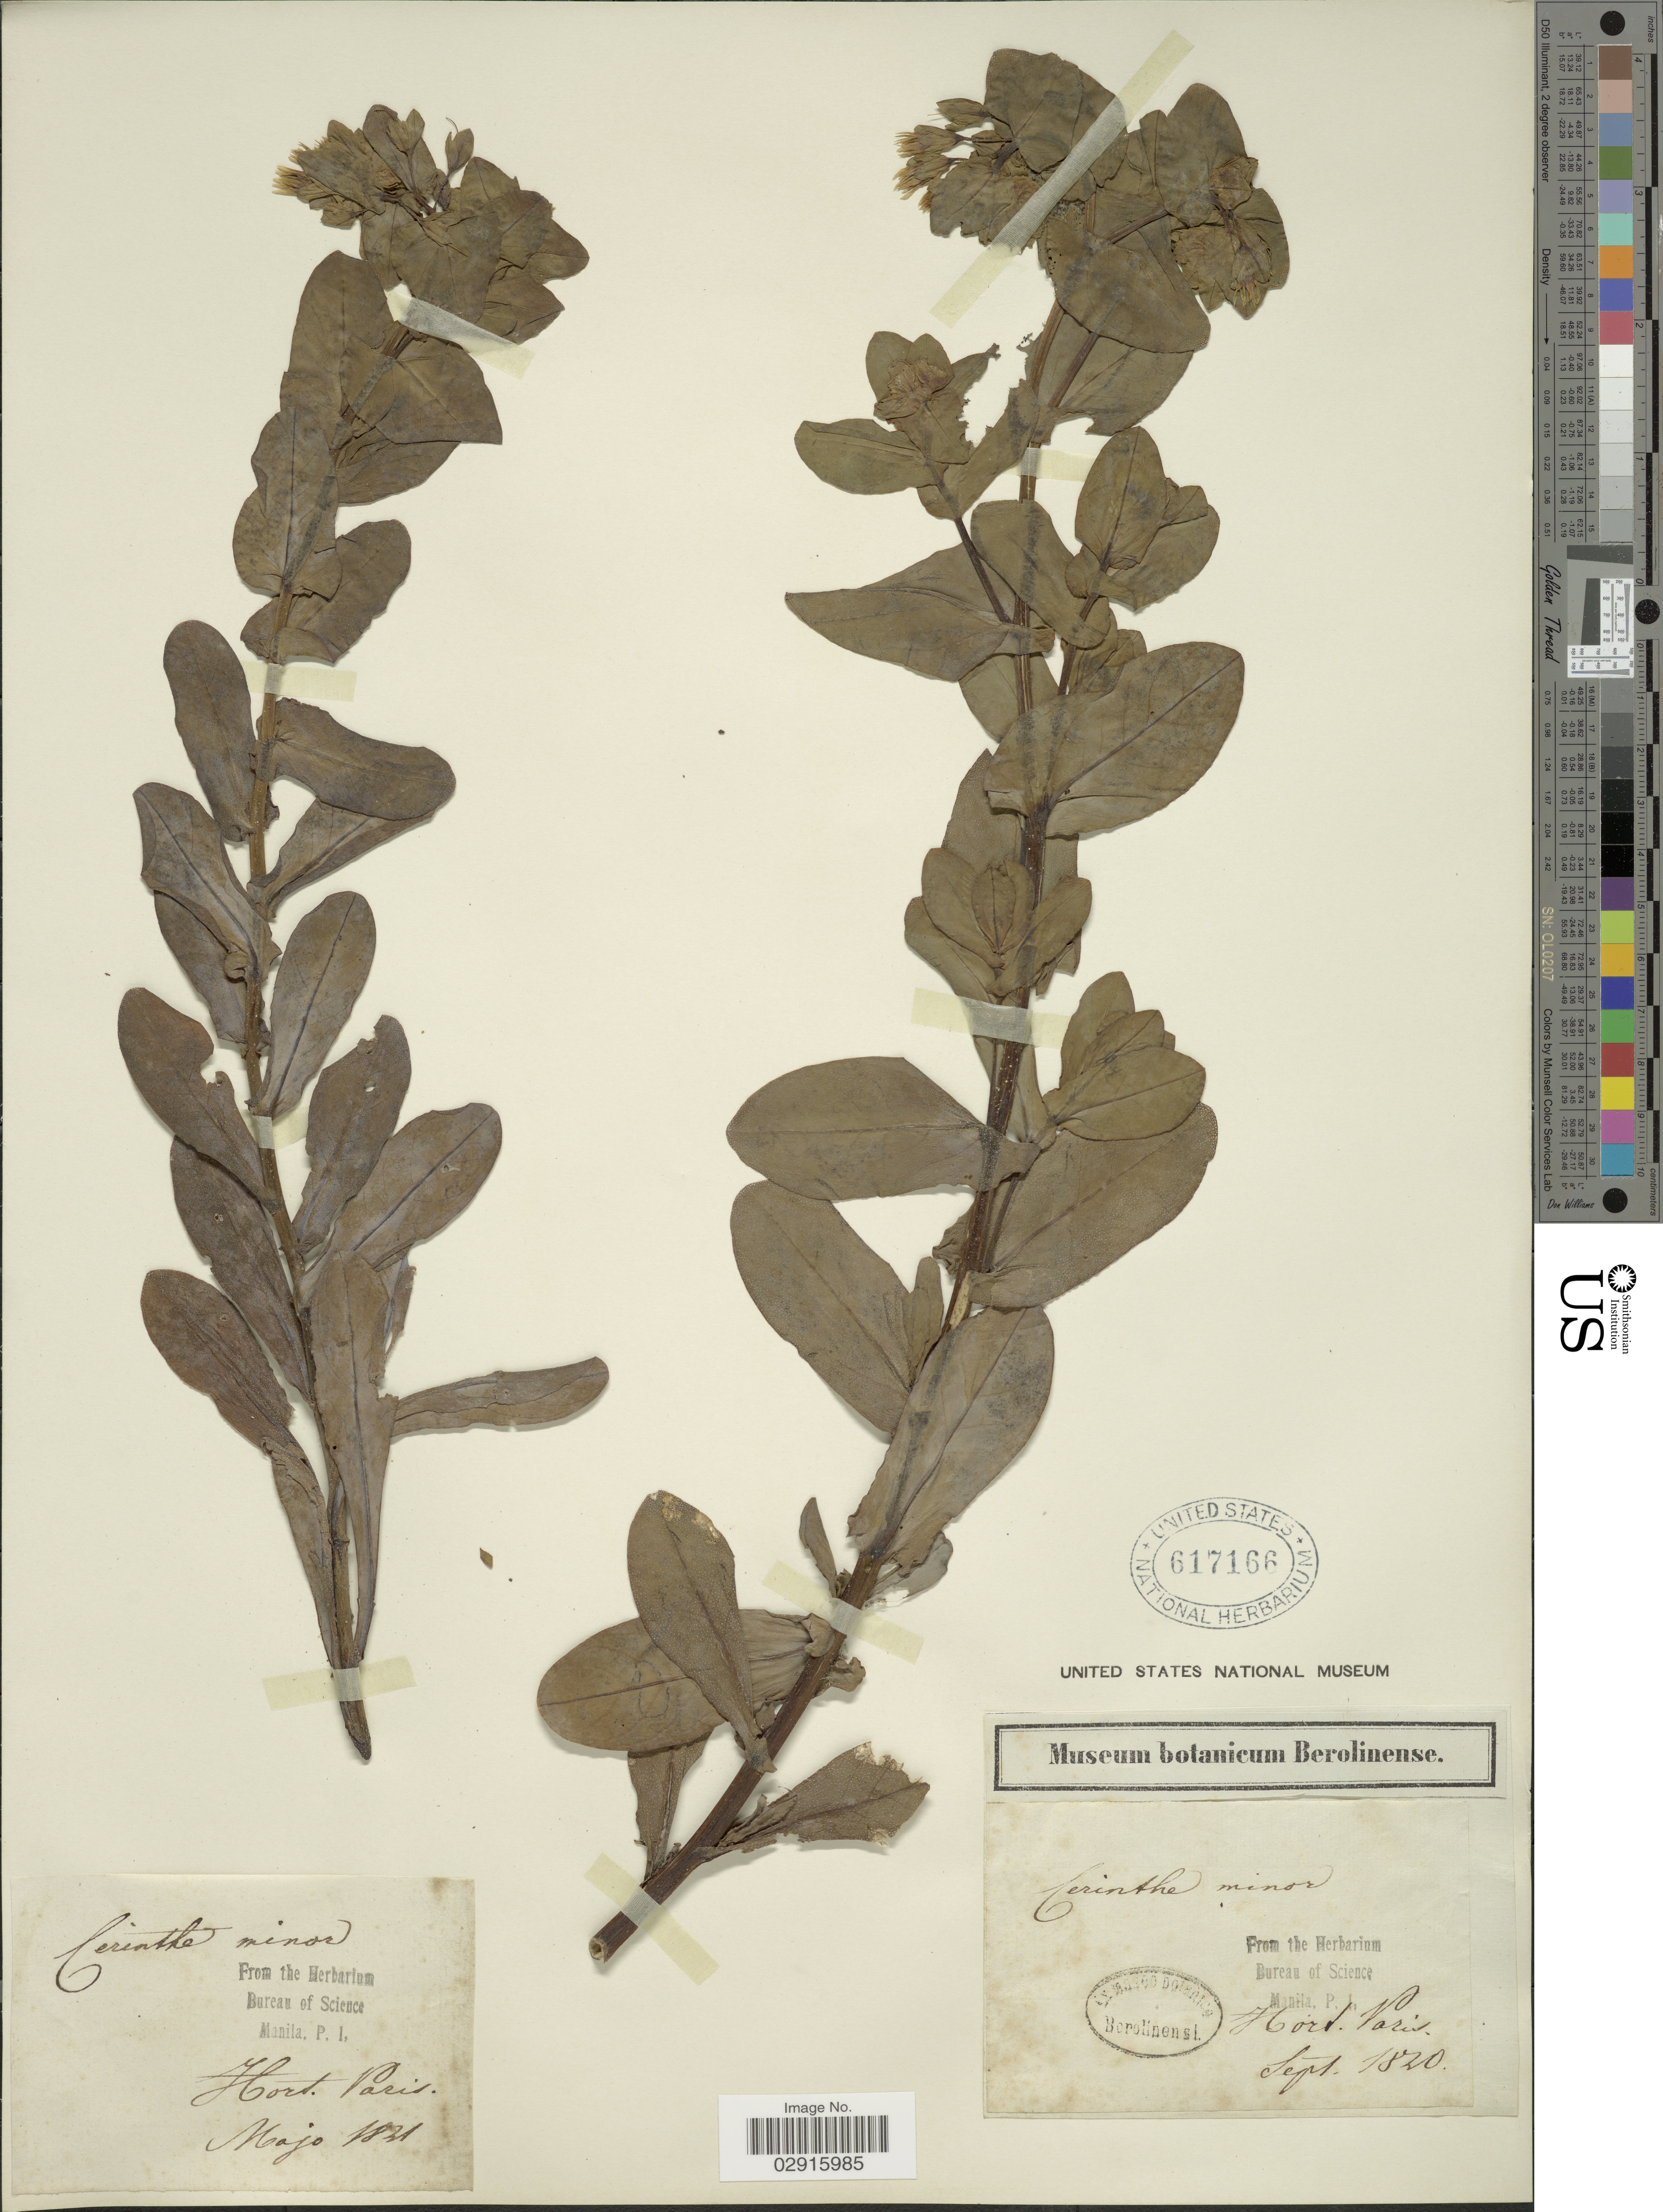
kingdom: Plantae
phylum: Tracheophyta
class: Magnoliopsida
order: Boraginales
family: Boraginaceae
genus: Cerinthe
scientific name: Cerinthe minor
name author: L.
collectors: ex herb. Bureau of Science Manila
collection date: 1820-09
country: France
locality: Hort. Paris.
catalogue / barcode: US 617166-2